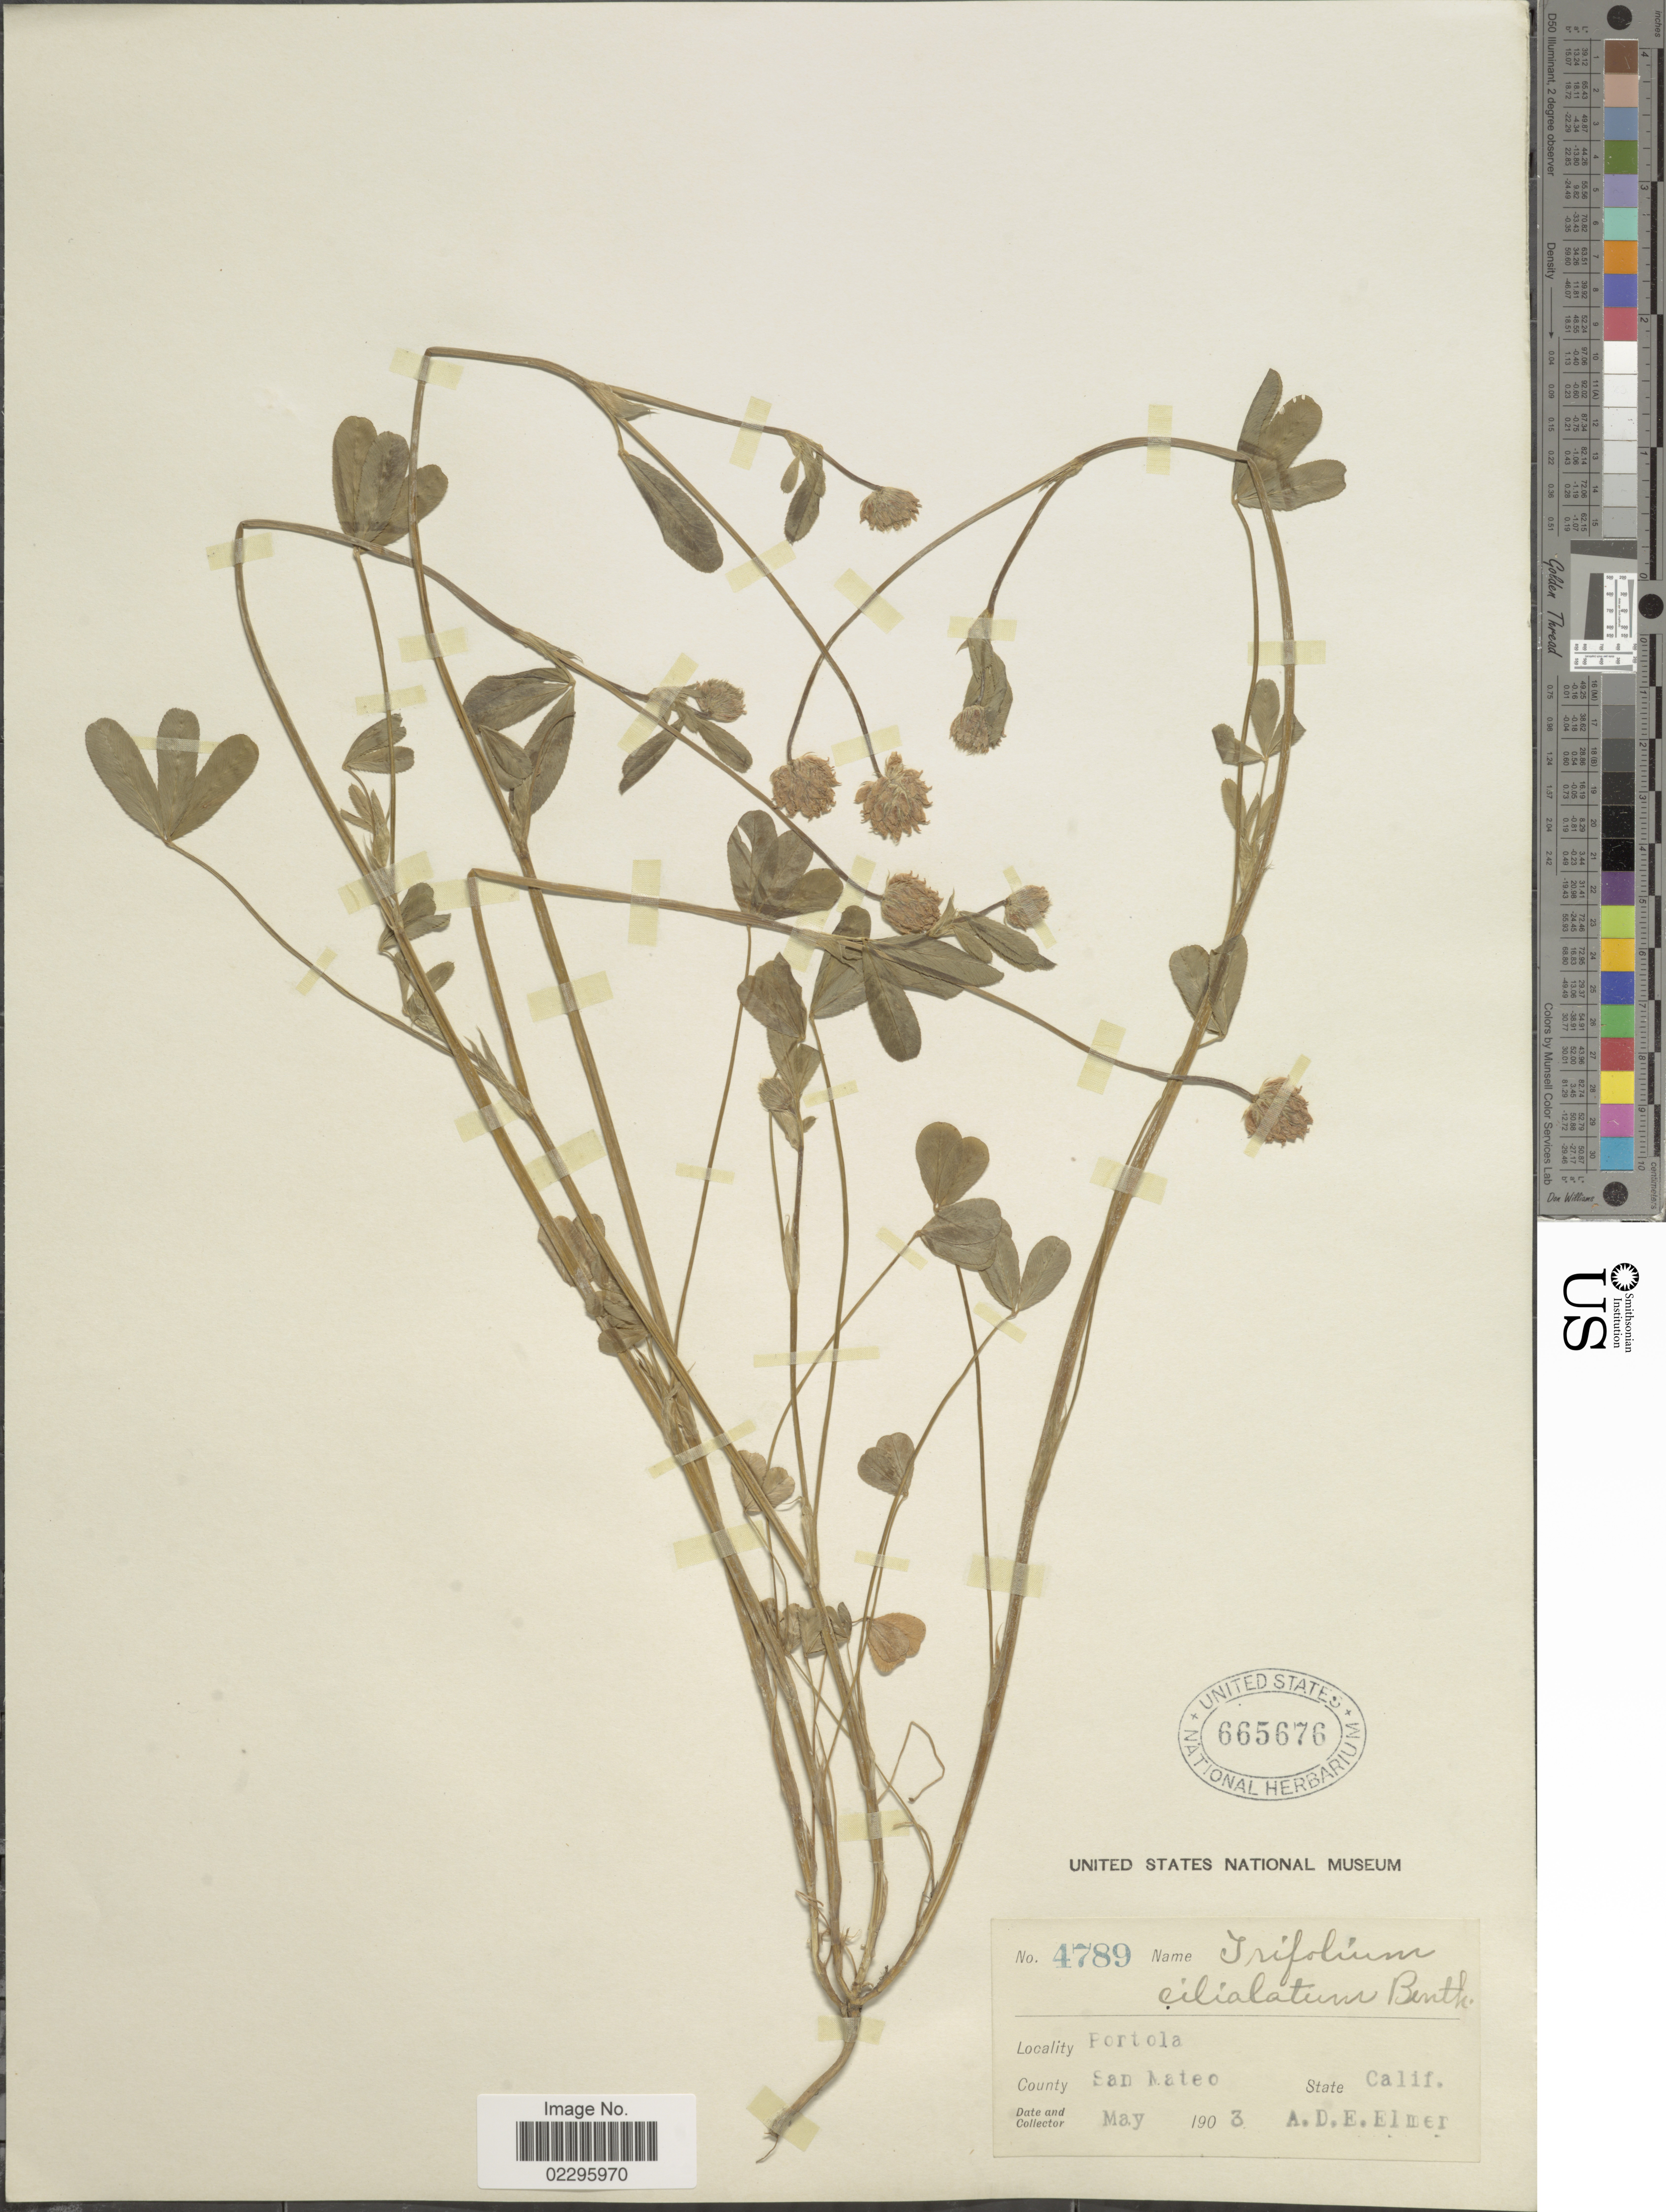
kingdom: Plantae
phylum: Tracheophyta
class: Magnoliopsida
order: Fabales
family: Fabaceae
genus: Trifolium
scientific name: Trifolium ciliolatum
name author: Benth.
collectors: A. D. E. Elmer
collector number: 4789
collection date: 1903-05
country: United States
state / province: California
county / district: San Mateo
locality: Portola, County San Mateo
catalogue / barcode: US 665676